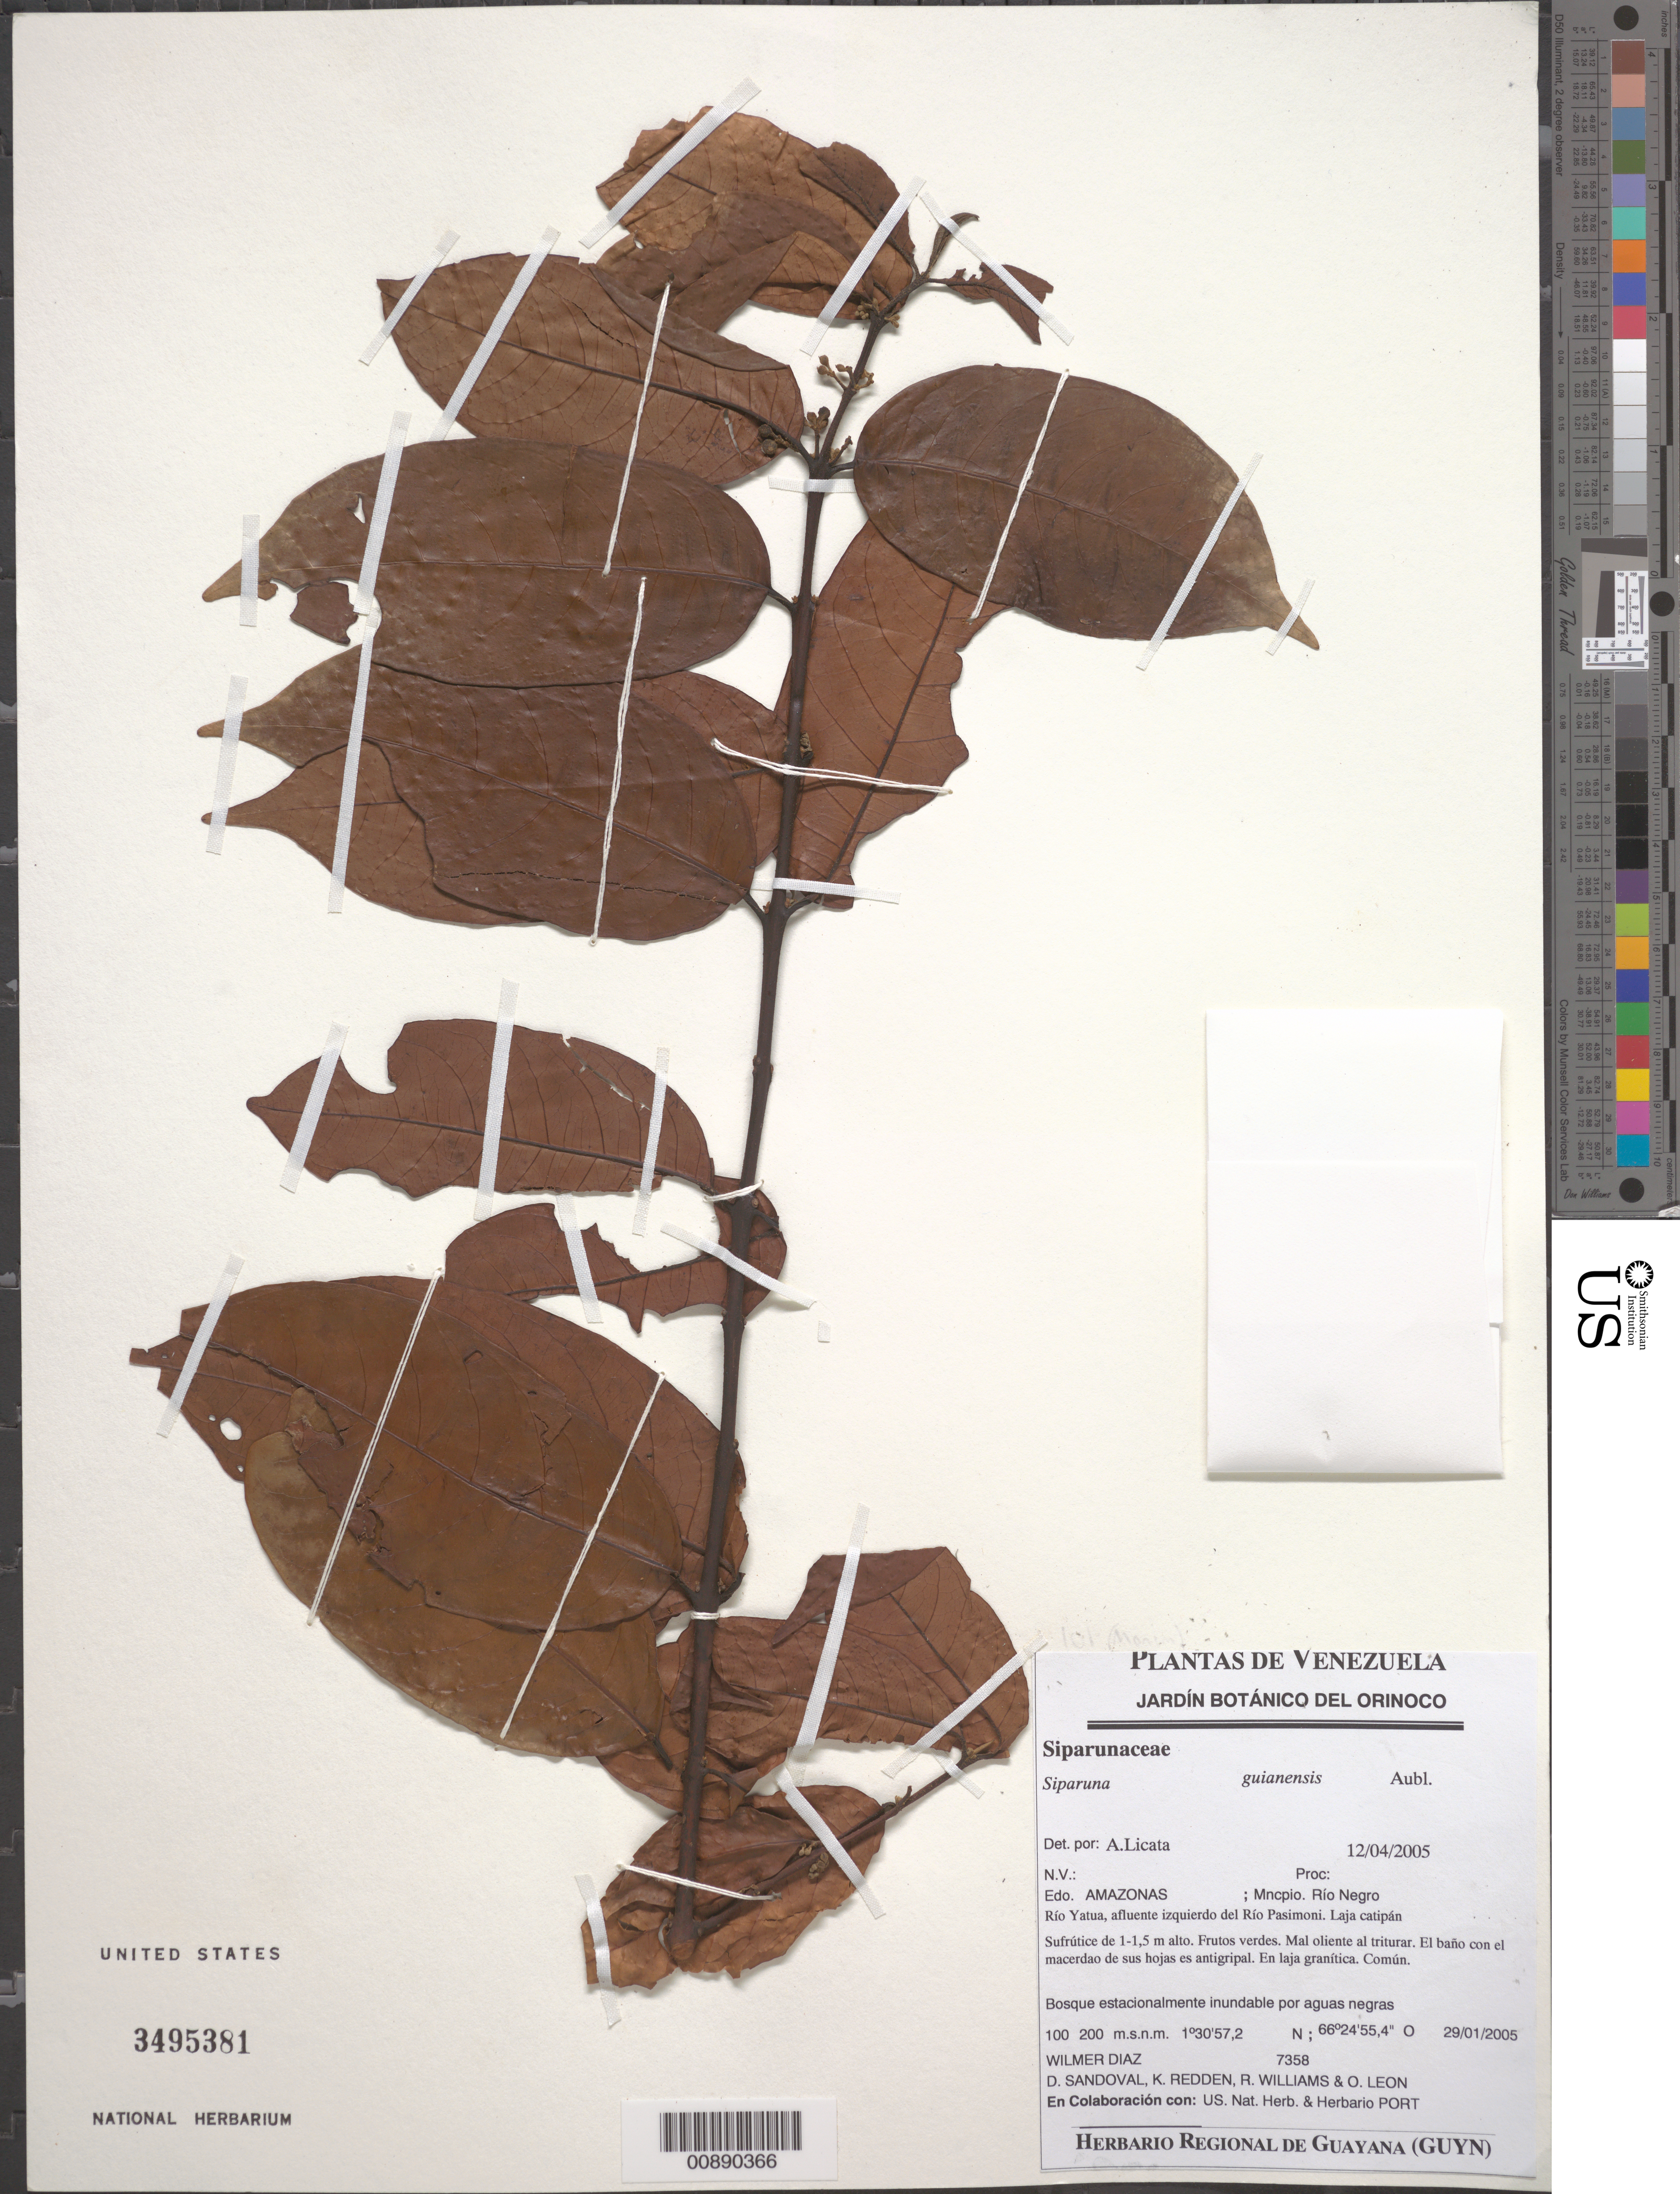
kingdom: Plantae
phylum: Tracheophyta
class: Magnoliopsida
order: Laurales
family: Siparunaceae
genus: Siparuna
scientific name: Siparuna guianensis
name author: Aubl.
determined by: Licata, A., (PORT), Univ. Nac. Exp. de los Llanos Ezequiel Zamora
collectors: W. Díaz P., D. Sandoval, K. M. Redden, R. Williams & O. León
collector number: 7358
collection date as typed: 29-Jan-05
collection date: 2005-01-29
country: Venezuela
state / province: Amazonas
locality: Mun. Río Negro, Río Yatua, afluente del Río Pasimoni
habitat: Bosque estacionalmente inundable por aguas negras; laja catipán, laja granítica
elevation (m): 100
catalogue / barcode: US 3495381